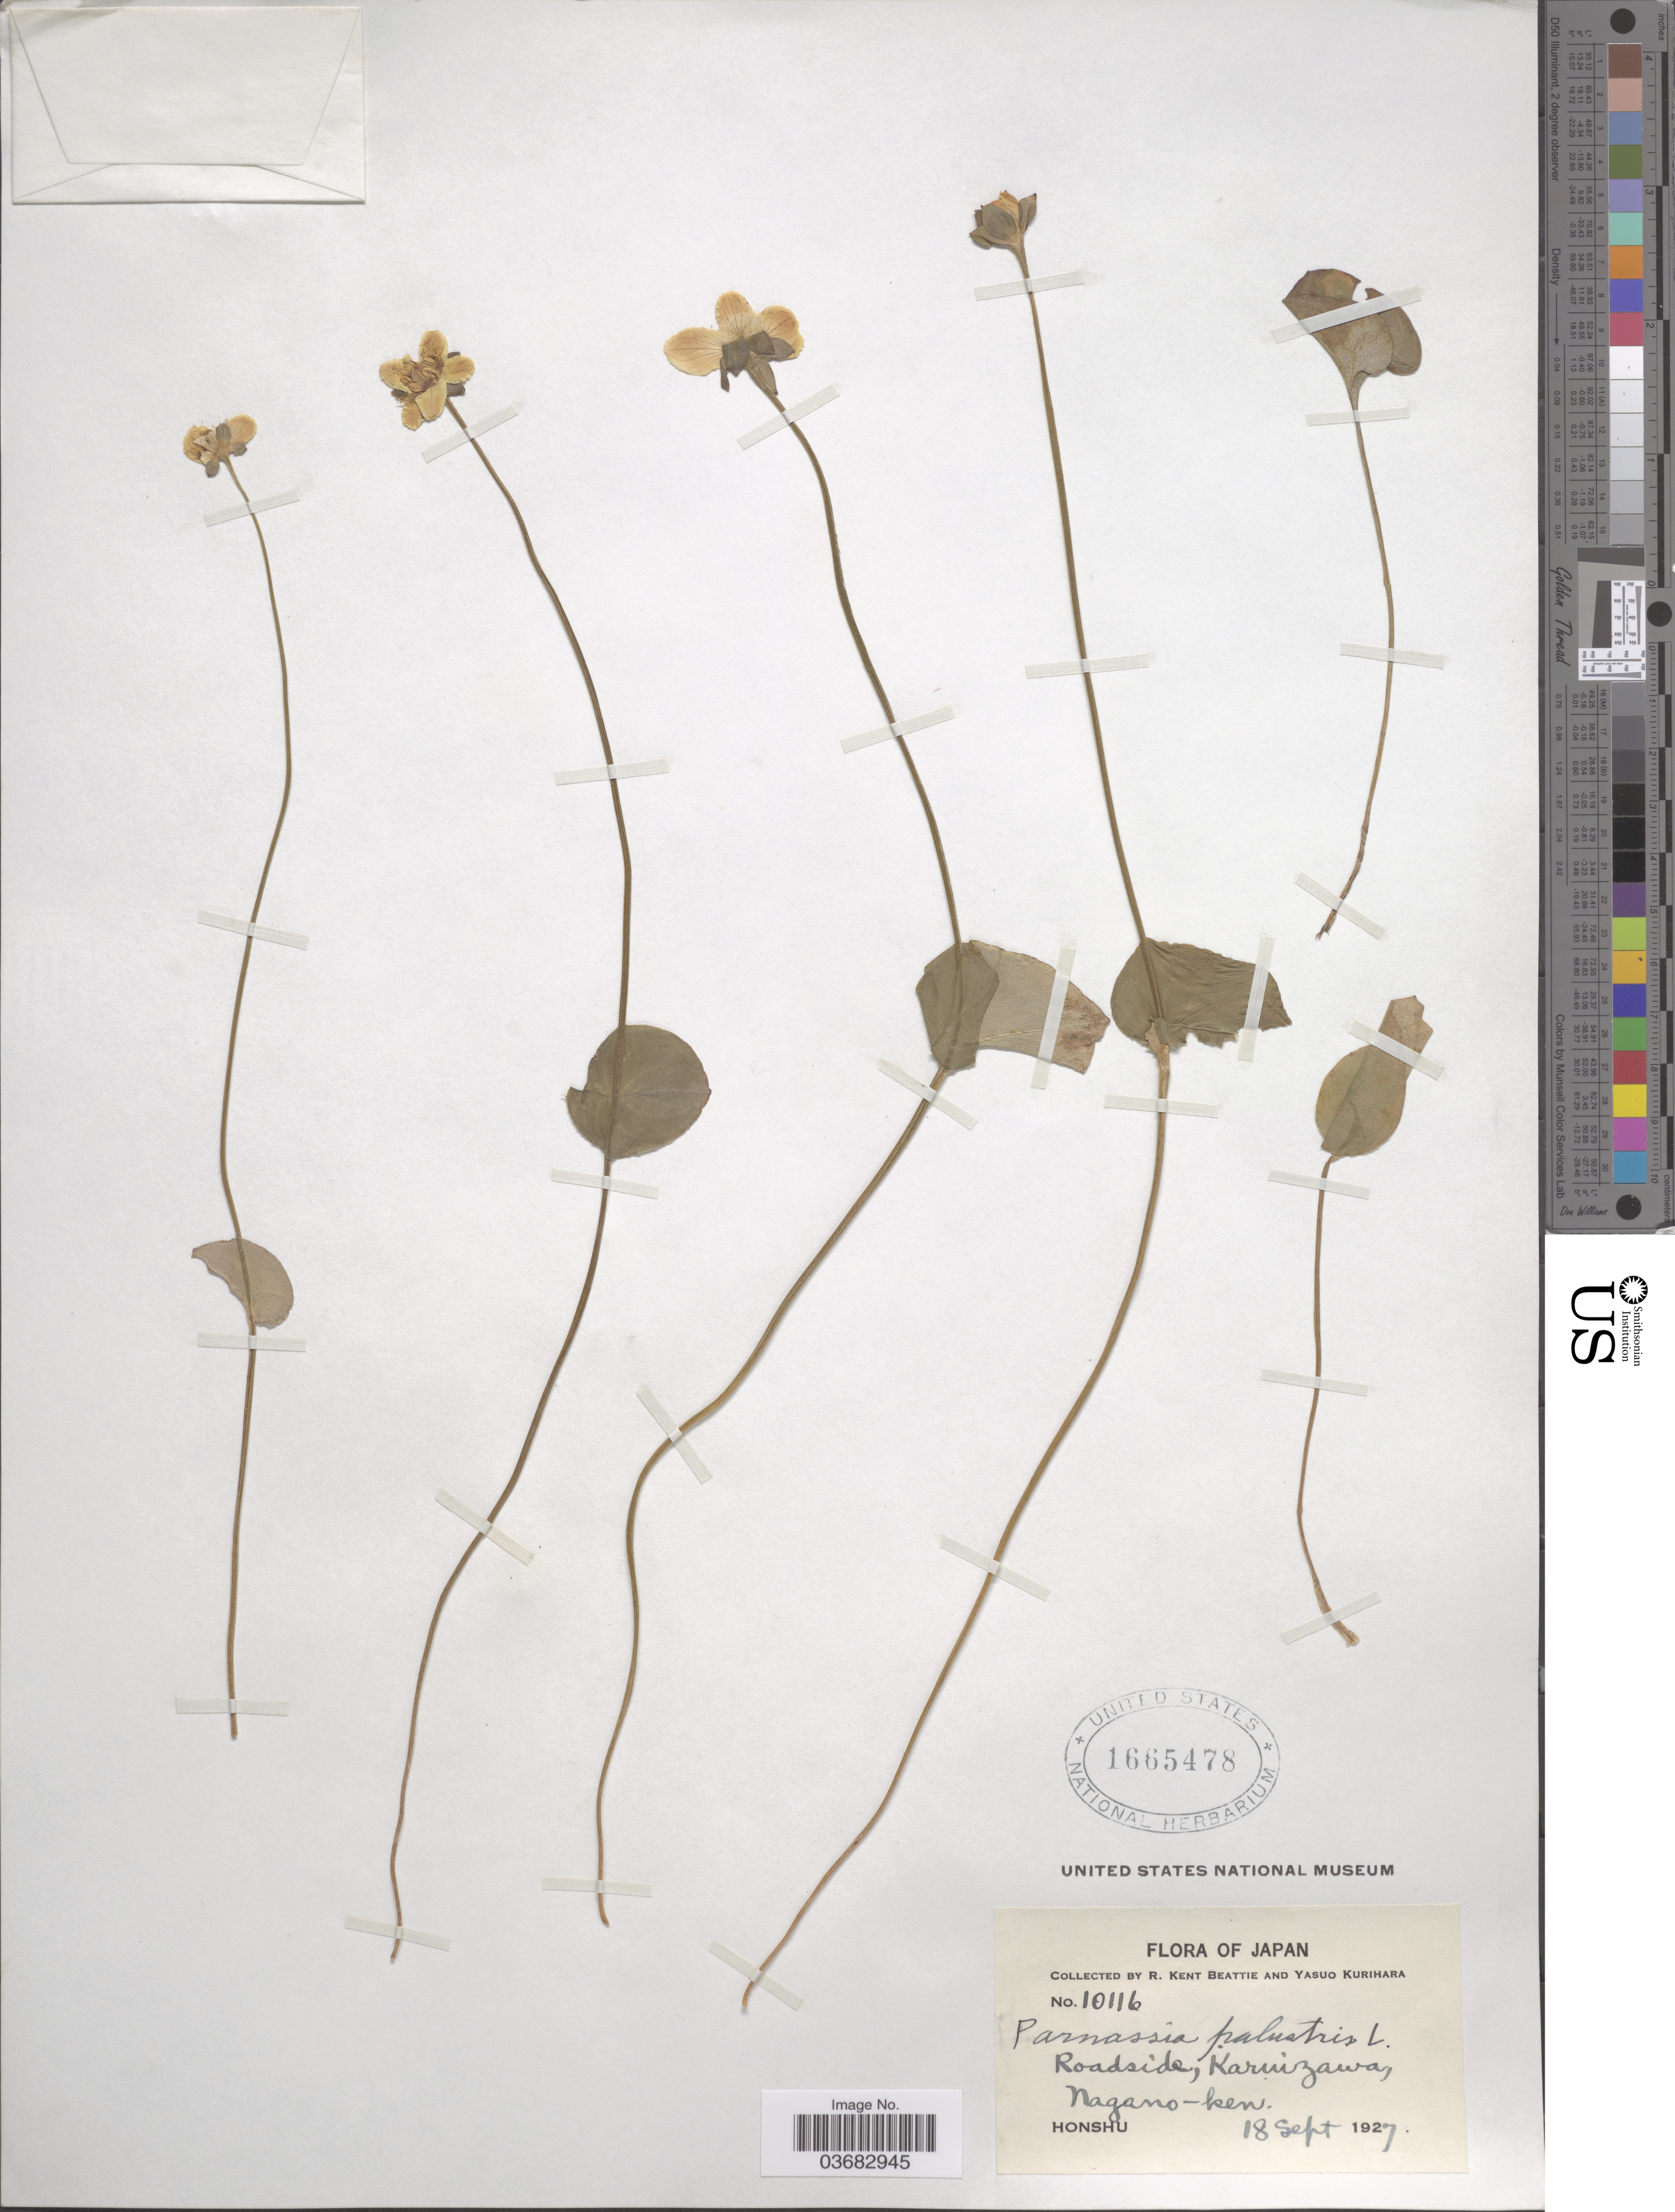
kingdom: Plantae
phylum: Tracheophyta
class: Magnoliopsida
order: Celastrales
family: Parnassiaceae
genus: Parnassia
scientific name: Parnassia palustris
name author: L.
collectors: R. K. Beattie & Y. Kurihara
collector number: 10116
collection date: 1927-09-18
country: Japan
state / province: Nagano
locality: Roadside, Karuizawa, Nagano-ken. Honshu.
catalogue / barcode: US 1665478